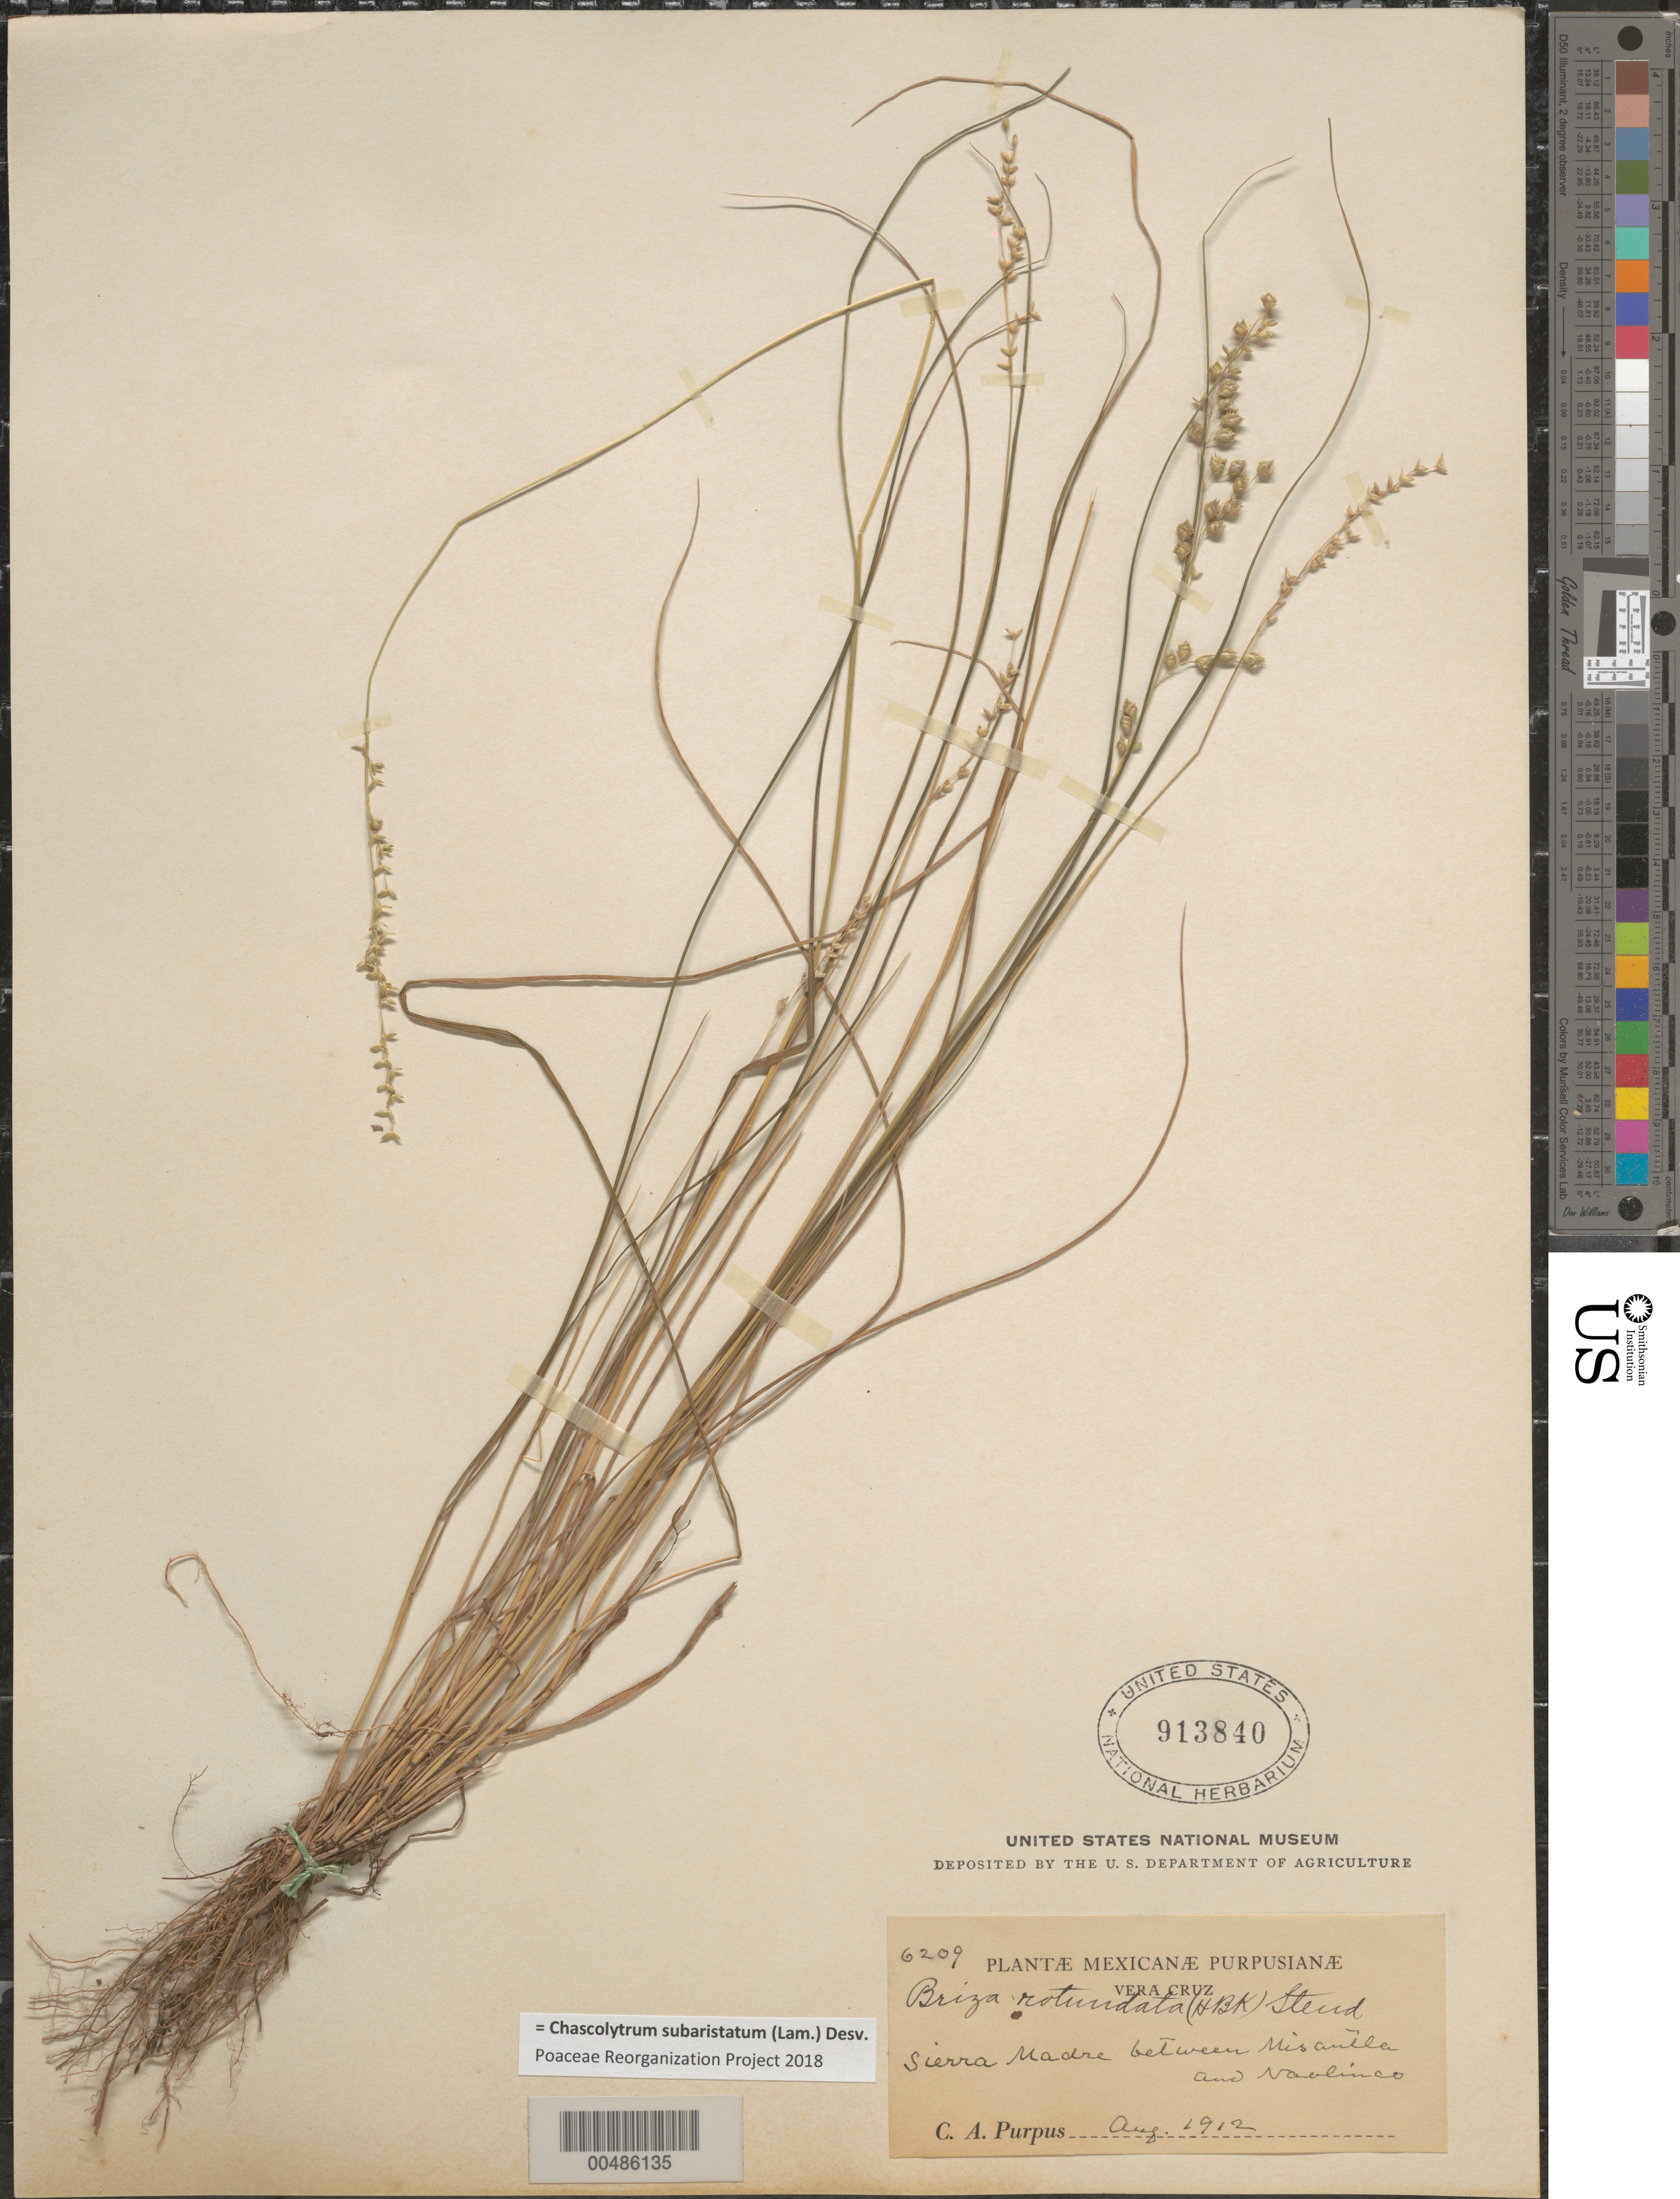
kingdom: Plantae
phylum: Tracheophyta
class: Liliopsida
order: Poales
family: Poaceae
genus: Chascolytrum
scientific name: Chascolytrum subaristatum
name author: (Lam.) Desv.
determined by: Poaceae Reorganization Project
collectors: C. A. Purpus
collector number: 6209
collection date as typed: Aug 1912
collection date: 1912-08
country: Mexico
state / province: Veracruz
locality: Sierra Madre between Misantla & Naolinco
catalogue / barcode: US 913840